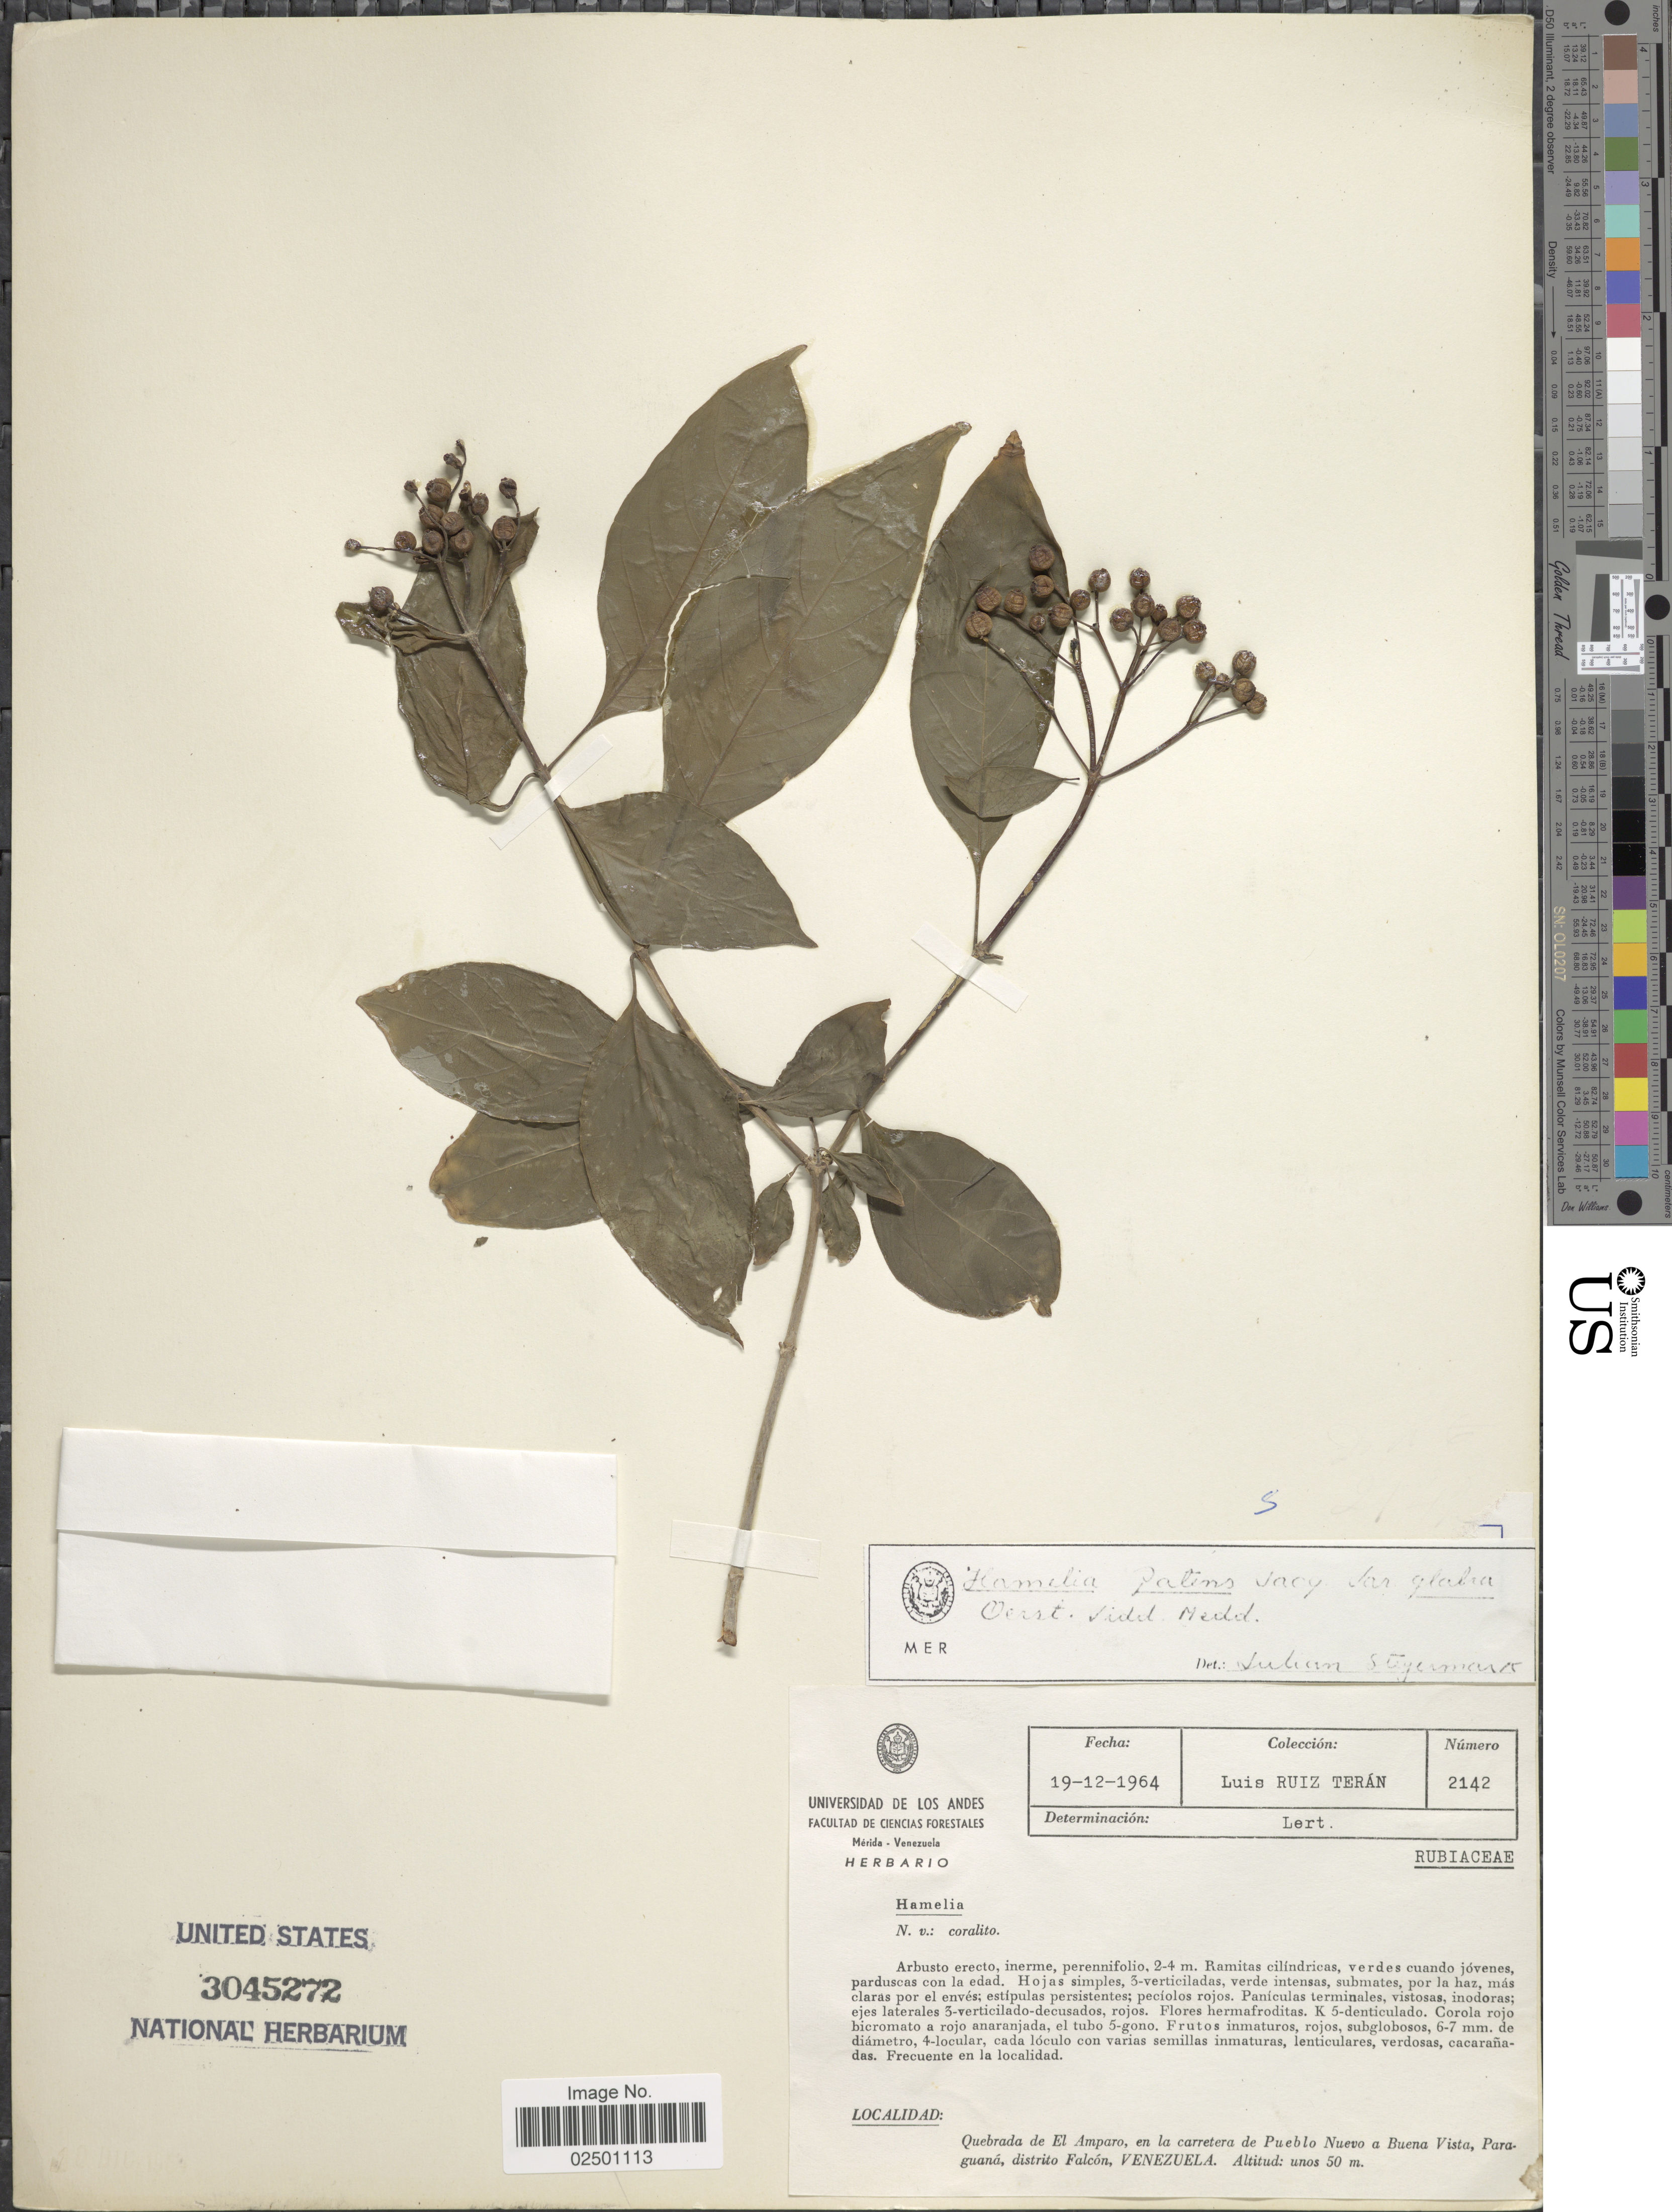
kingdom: Plantae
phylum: Tracheophyta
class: Magnoliopsida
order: Gentianales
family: Rubiaceae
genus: Hamelia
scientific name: Hamelia patens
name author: Jacq.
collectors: L. Teran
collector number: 2142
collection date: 1964-12-19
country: Venezuela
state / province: Falcón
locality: Quebrada de El Amparo, en la carretera de Pueblo Nuevo a Buena Vista, Paraguana, distrito Falcon, Venezuela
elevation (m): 50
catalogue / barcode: US 3045272